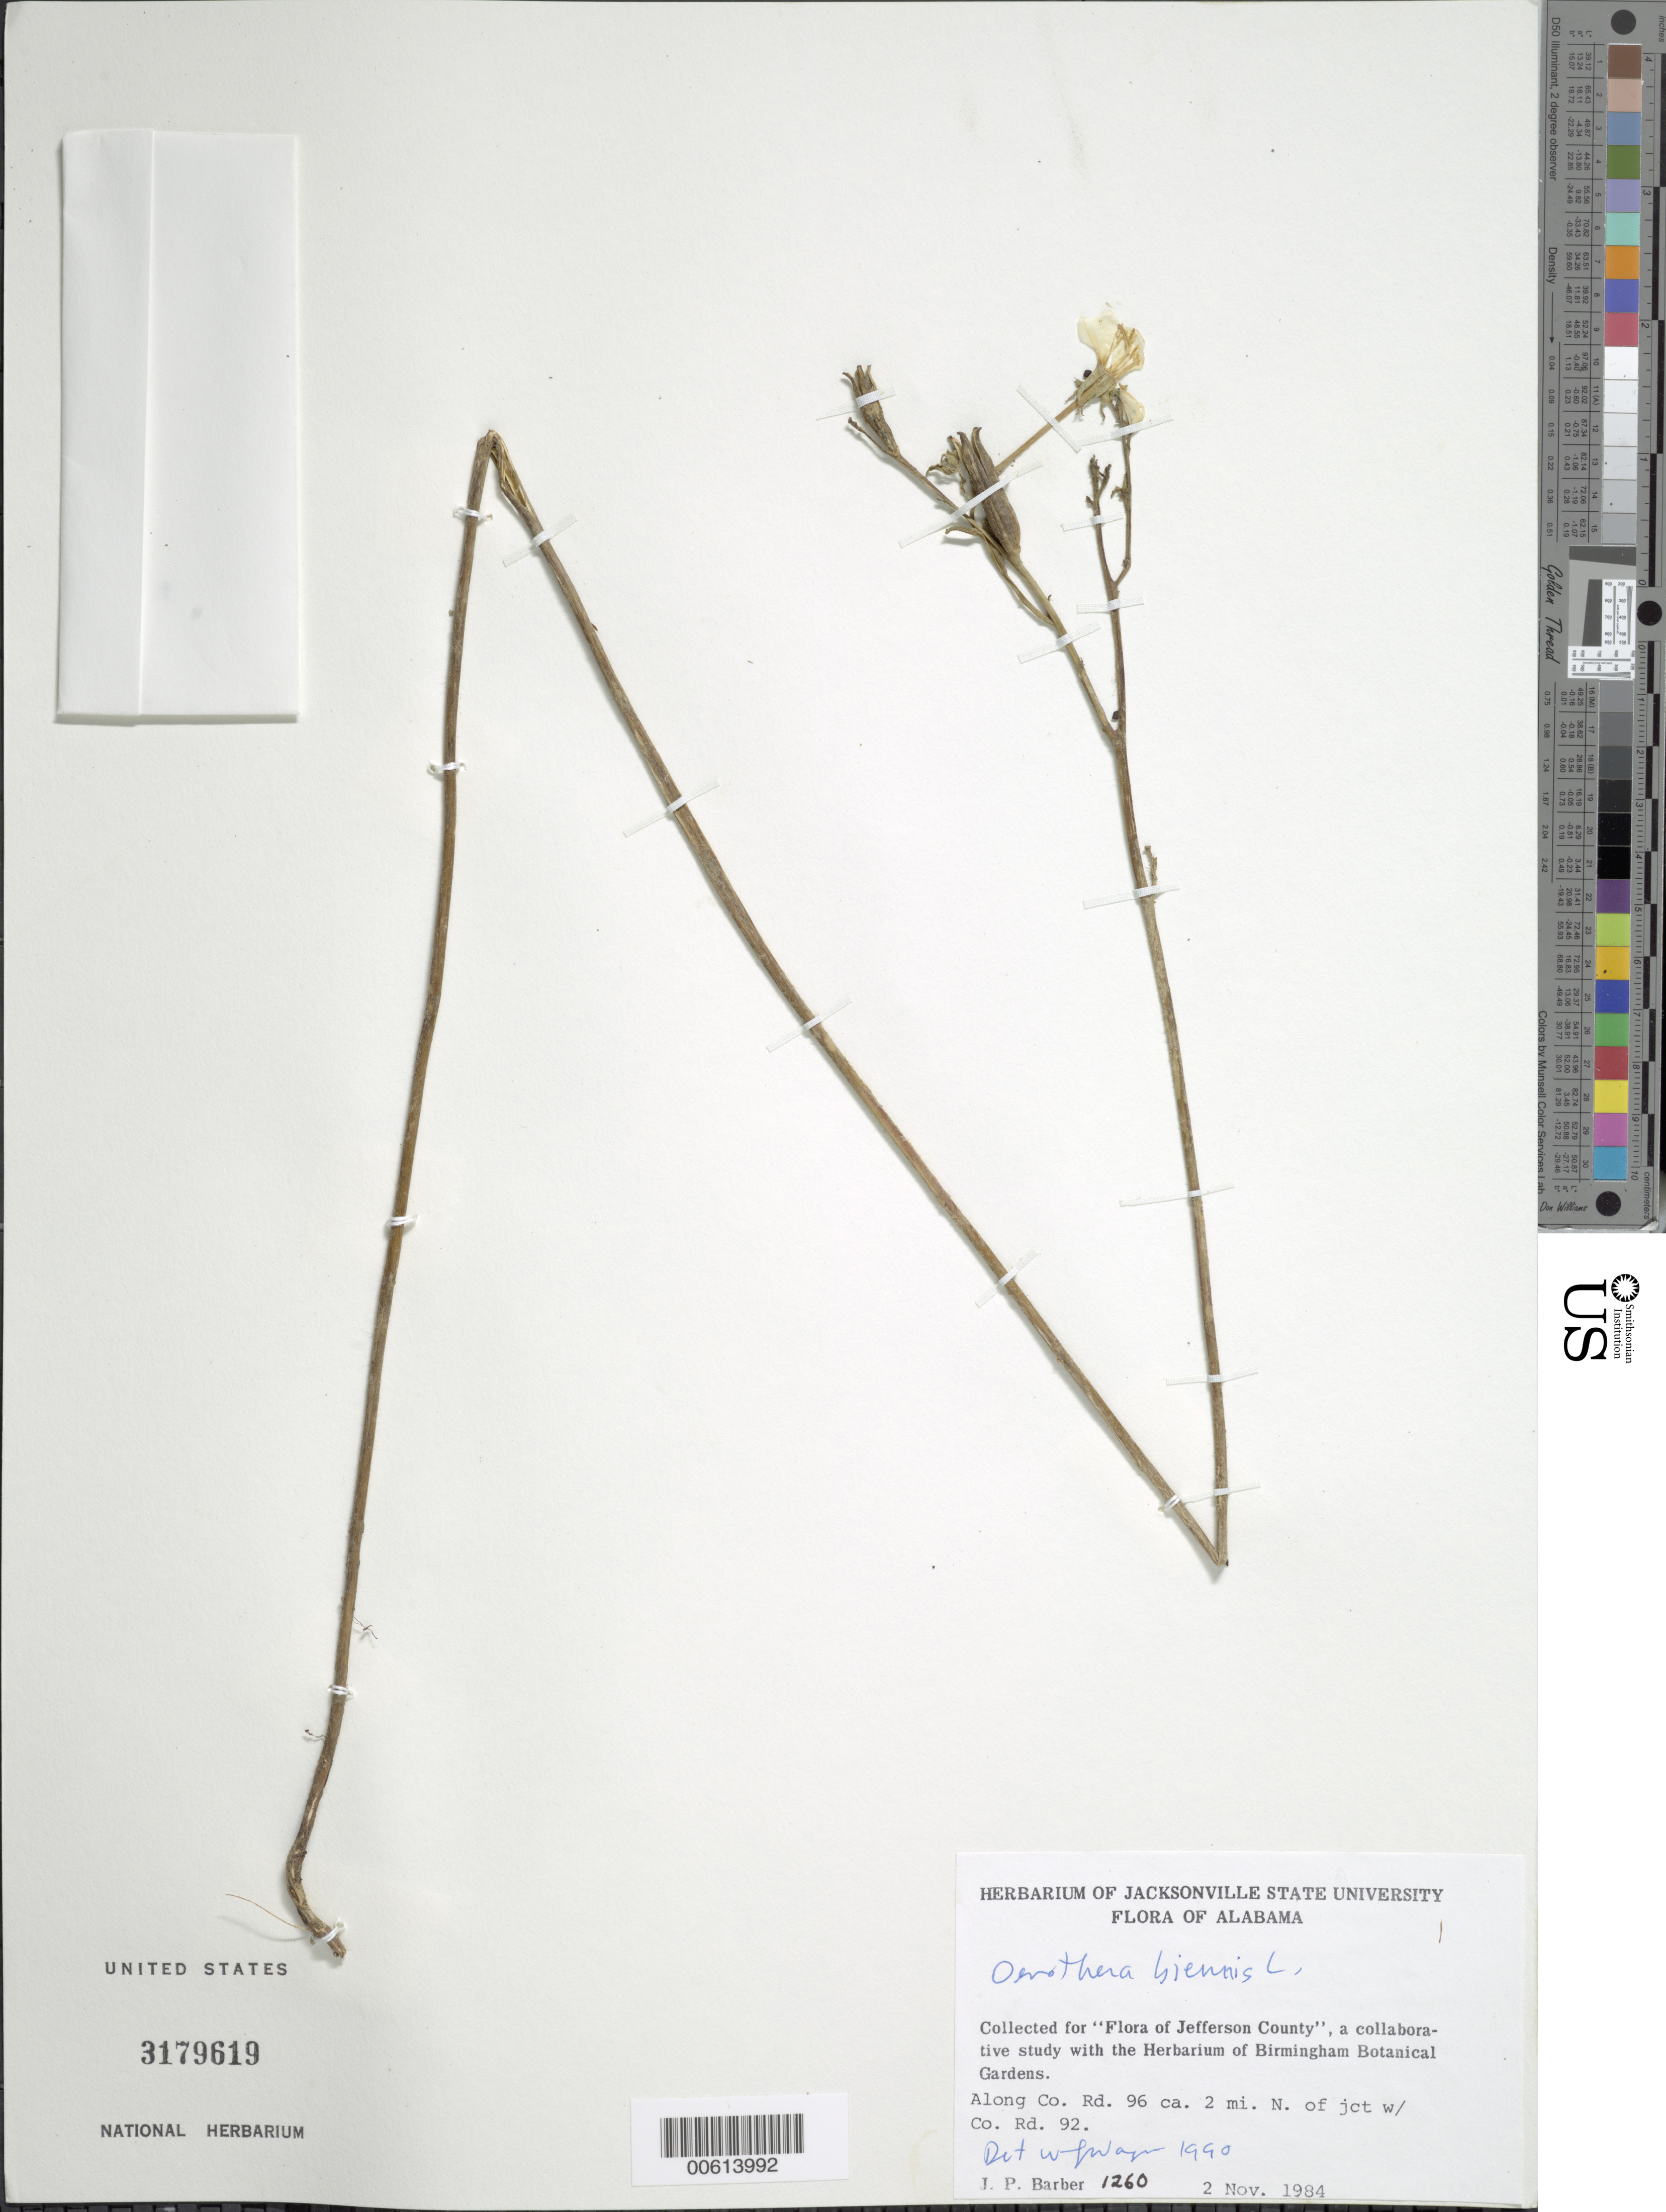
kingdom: Plantae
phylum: Tracheophyta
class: Magnoliopsida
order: Myrtales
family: Onagraceae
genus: Oenothera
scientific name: Oenothera biennis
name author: L.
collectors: J. Barber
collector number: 1260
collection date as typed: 02 Nov 1984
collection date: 1984-11-02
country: United States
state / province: Alabama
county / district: Jefferson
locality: Along Co. Rd. 96 2 mi N of jct w/ Co. Rd. 92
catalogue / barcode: US 3179619